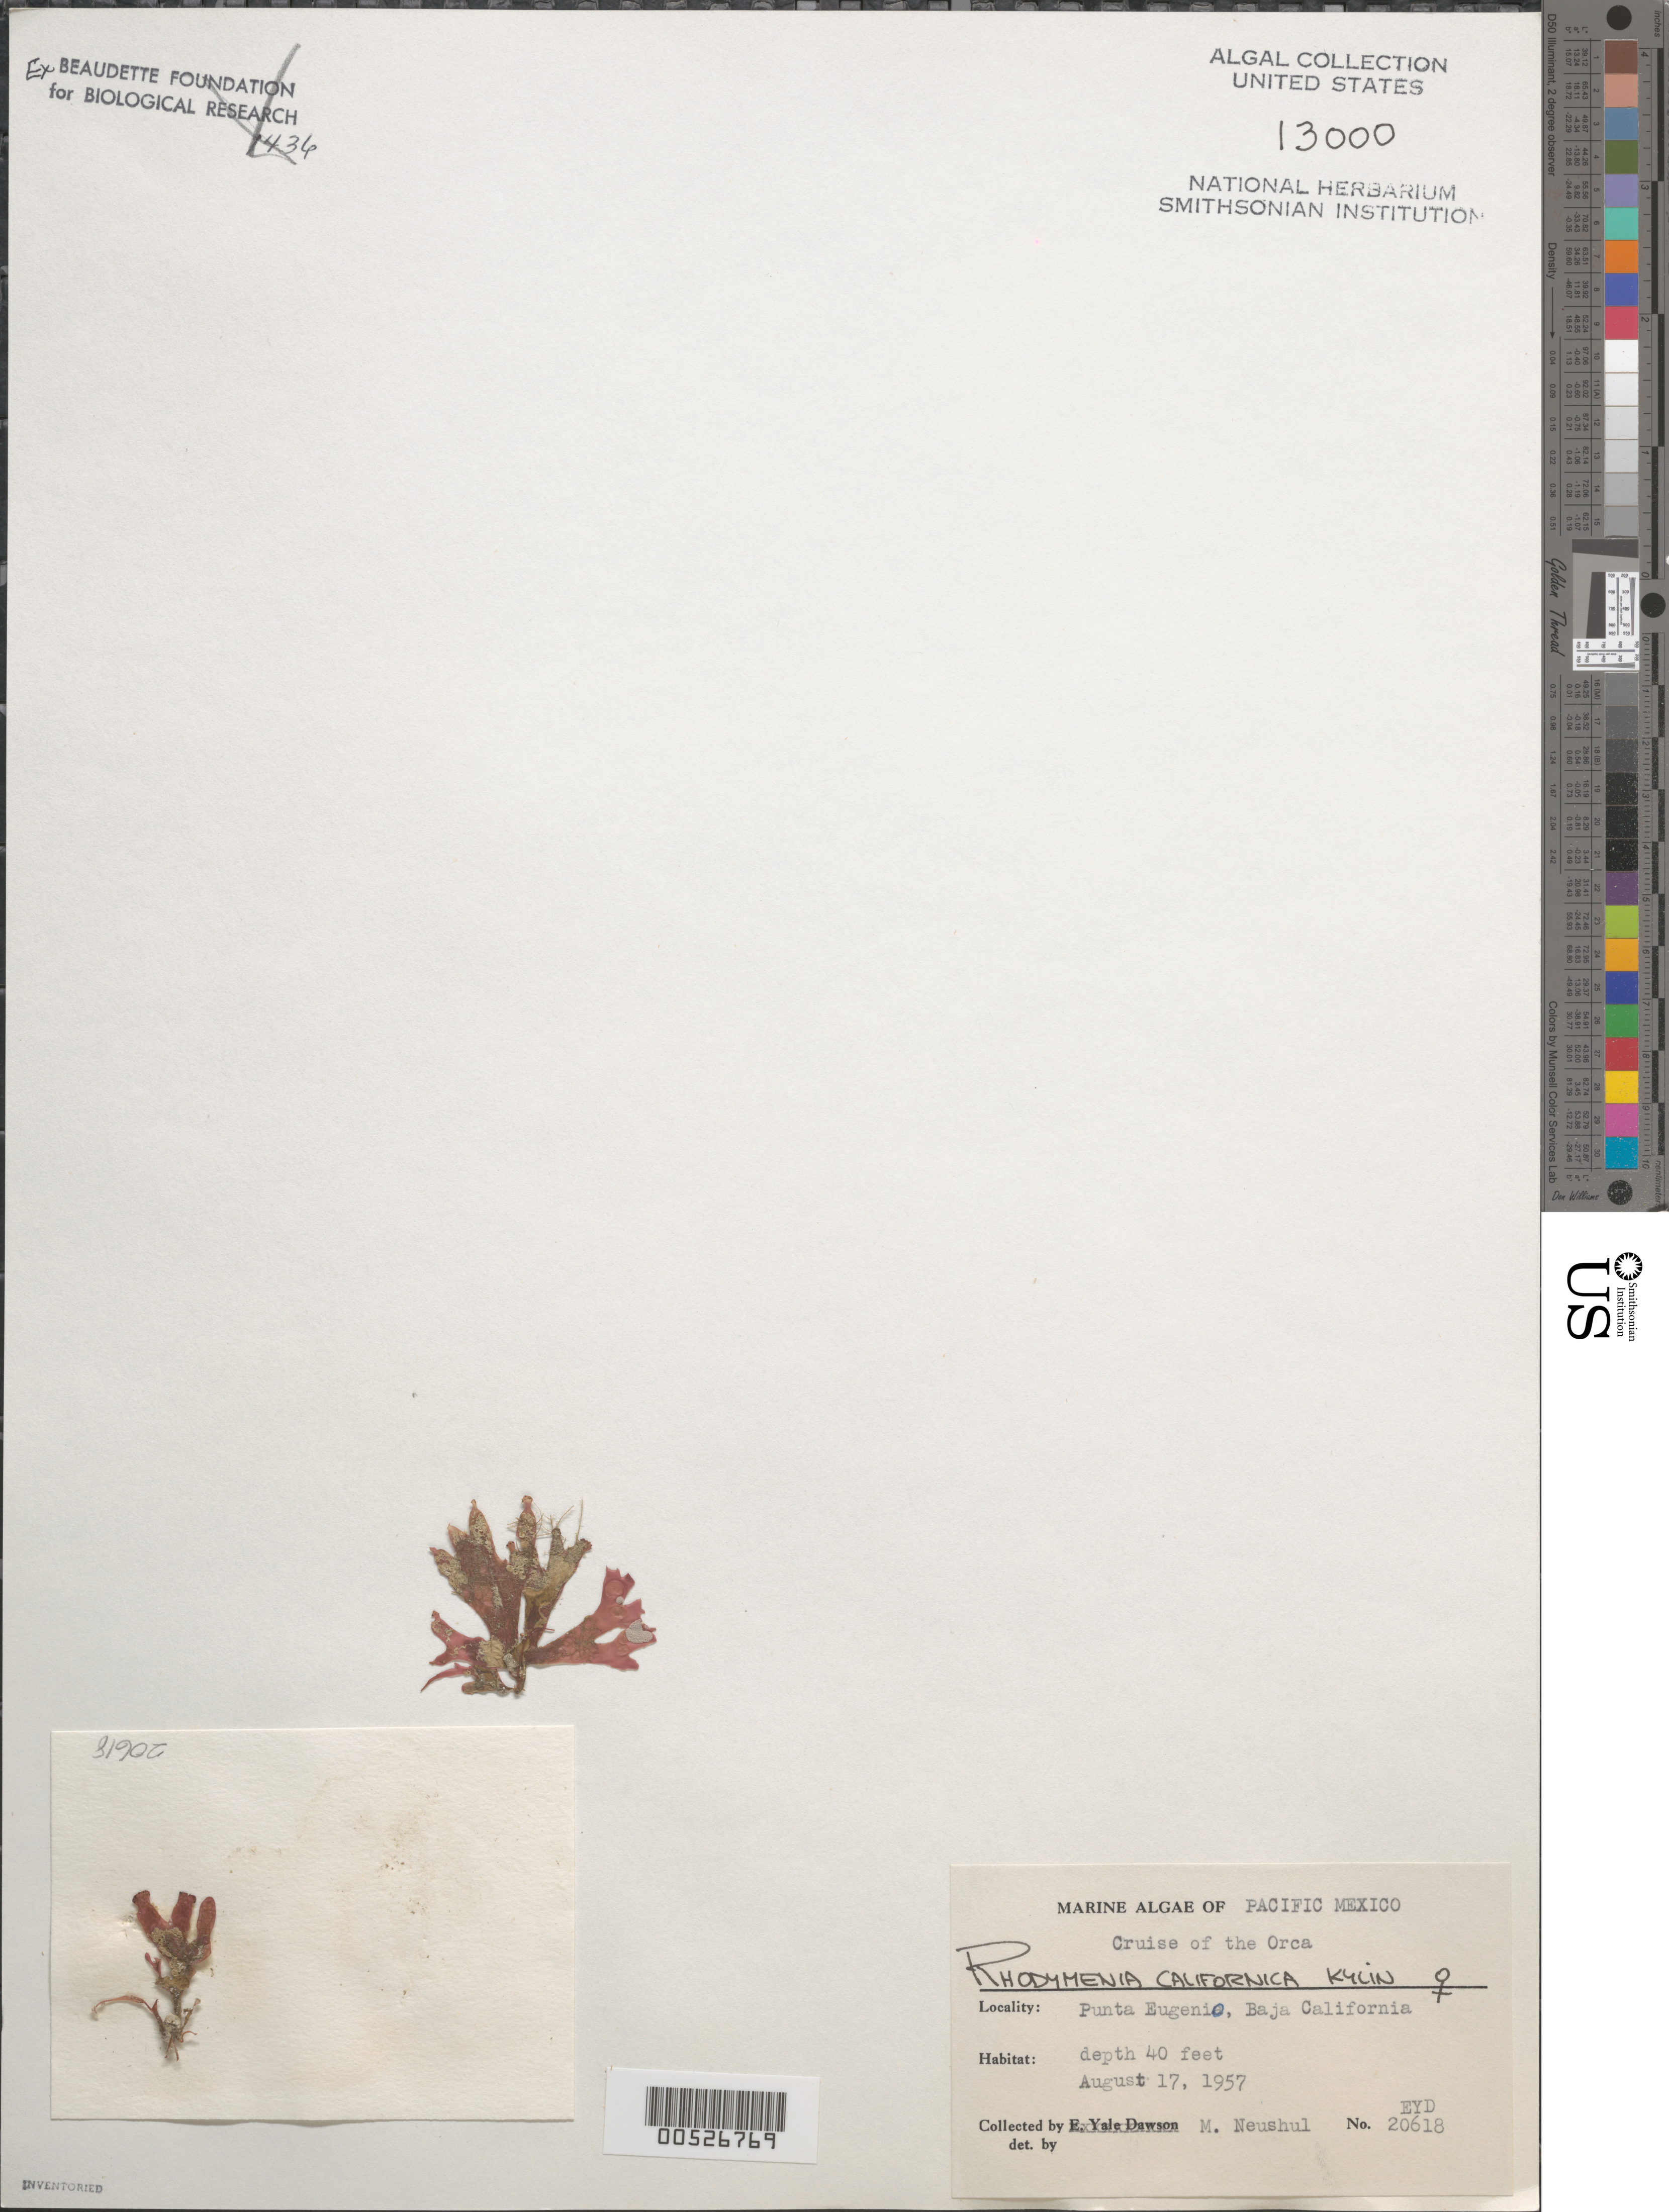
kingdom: Plantae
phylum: Rhodophyta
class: Florideophyceae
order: Rhodymeniales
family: Rhodymeniaceae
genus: Rhodymenia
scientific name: Rhodymenia californica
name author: Kylin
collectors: M. Neushul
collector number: EYD 20618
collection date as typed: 17 Aug 1957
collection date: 1957-08-17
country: Mexico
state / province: Baja California Sur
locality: Punta Eugenia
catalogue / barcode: US 13000